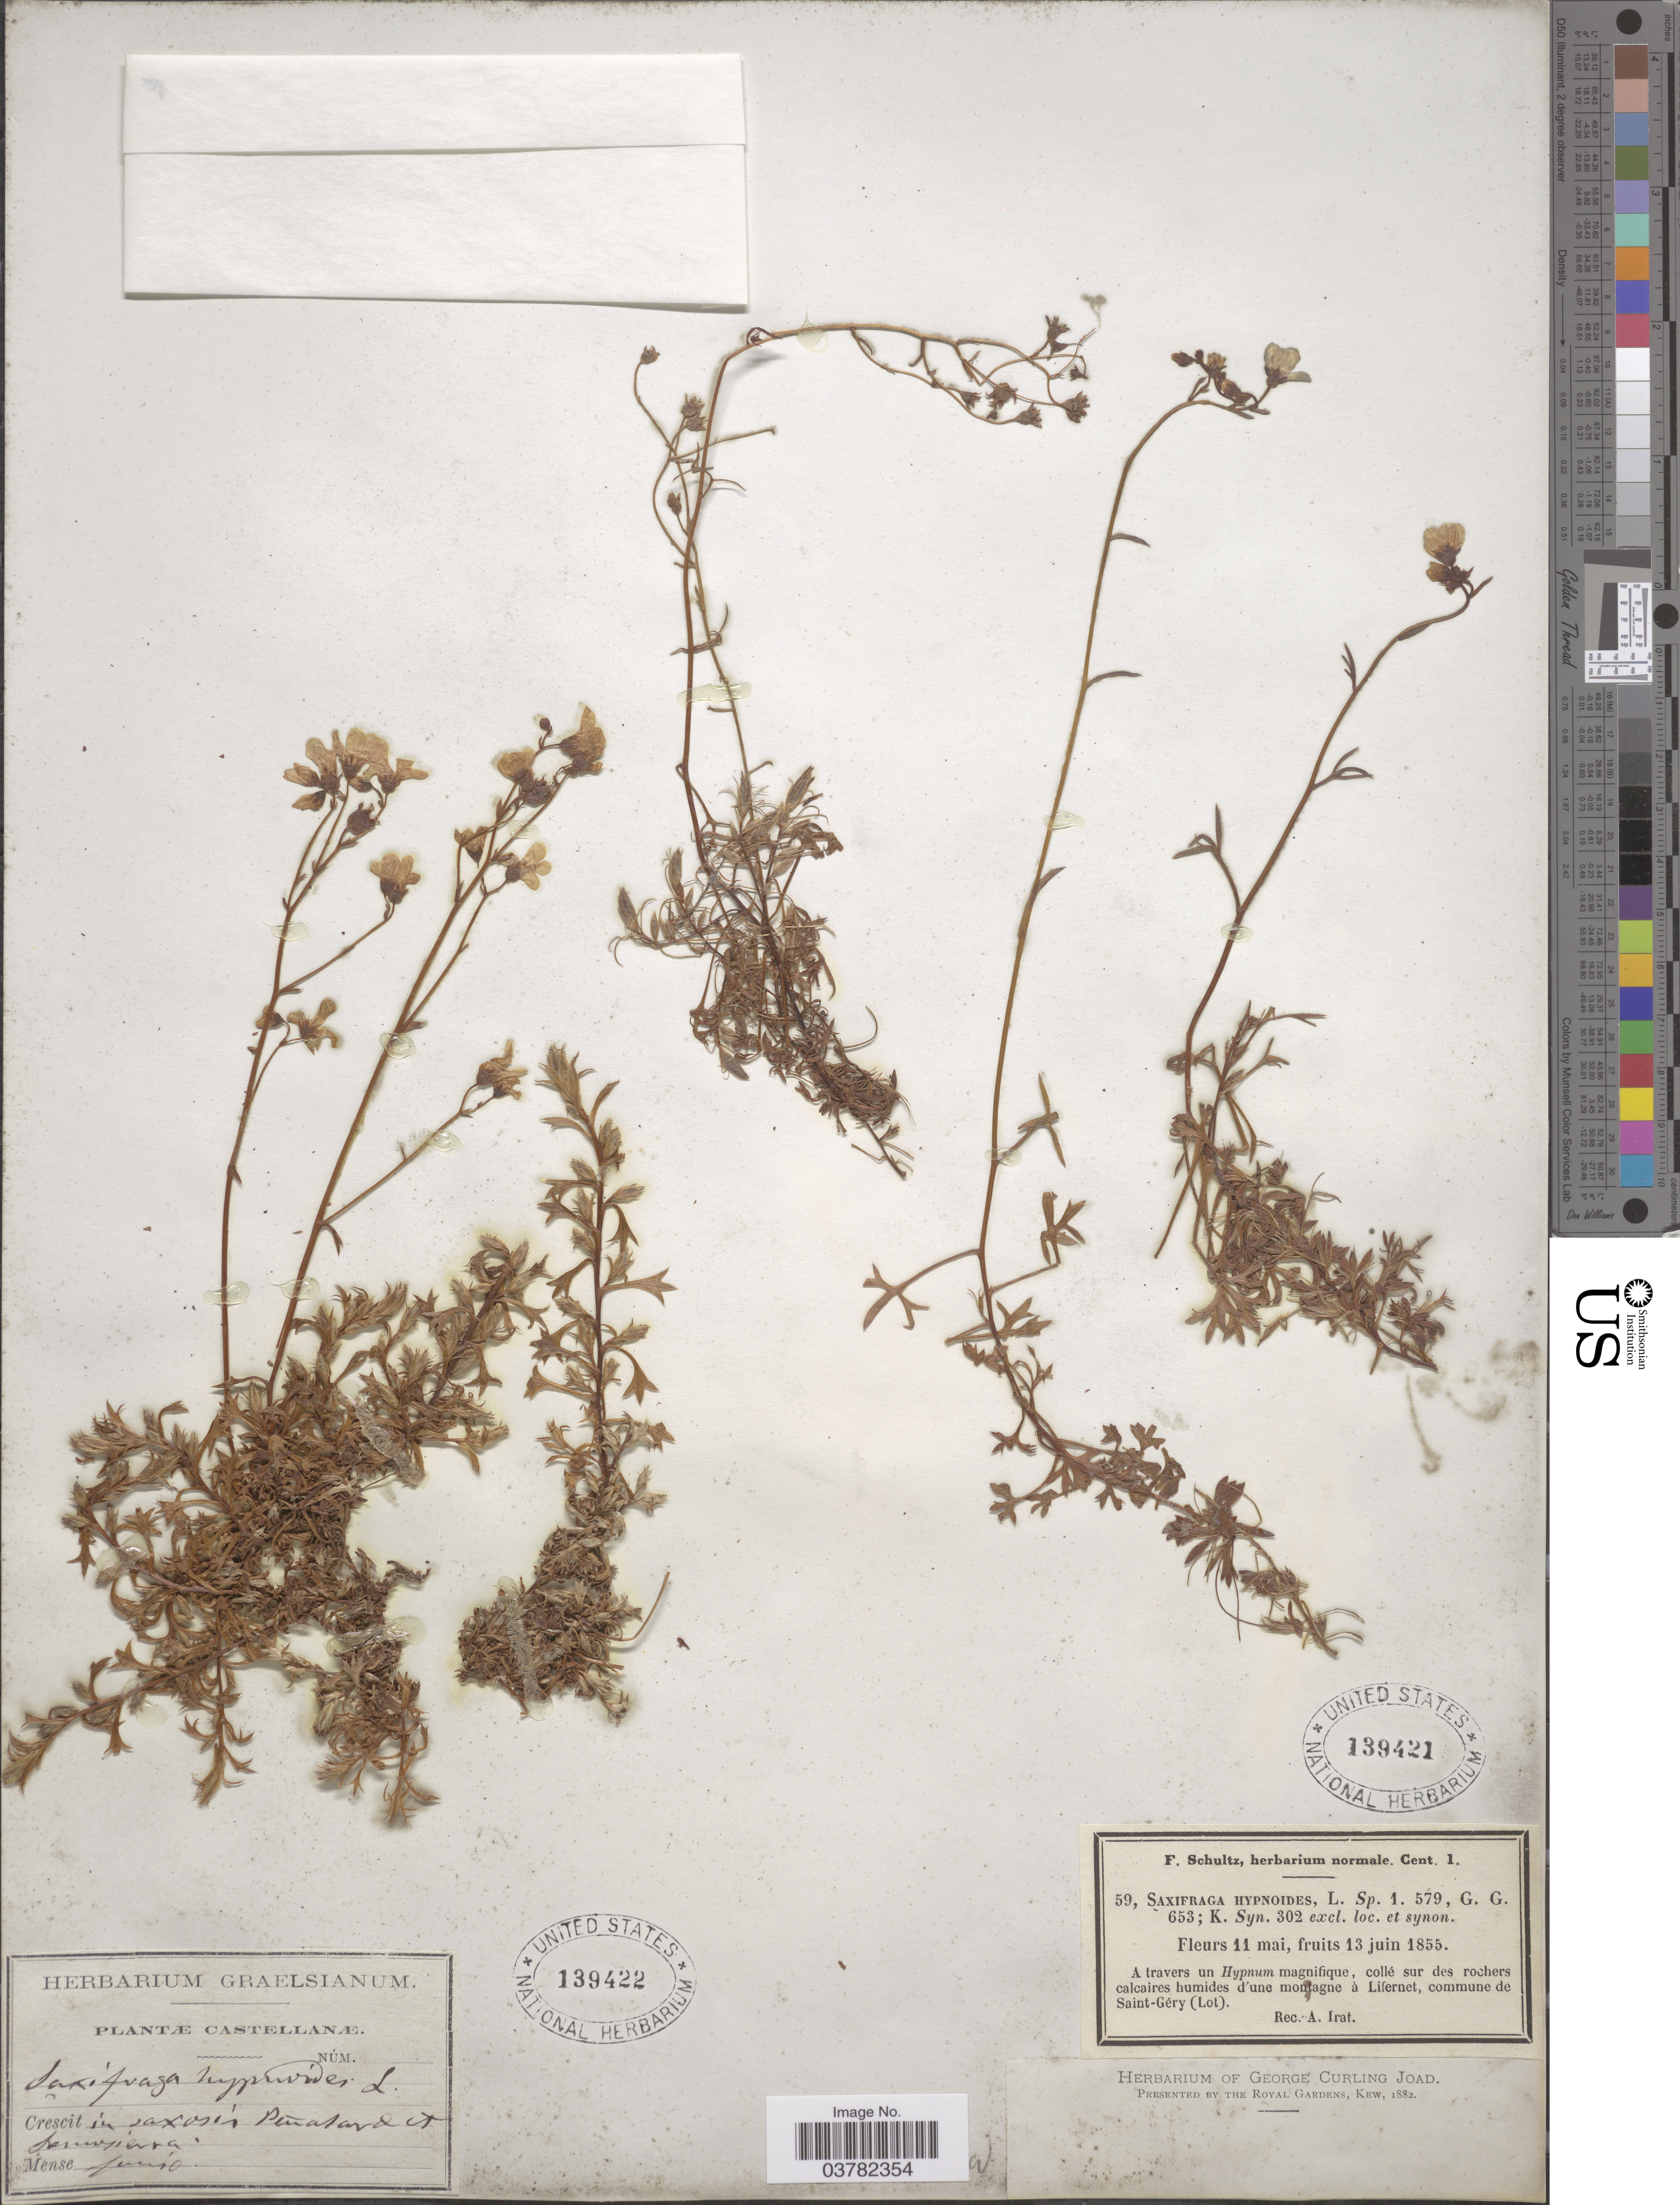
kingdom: Plantae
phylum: Tracheophyta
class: Magnoliopsida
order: Saxifragales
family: Saxifragaceae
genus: Saxifraga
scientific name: Saxifraga hypnoides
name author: L.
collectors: A. Irat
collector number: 59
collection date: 1855-05-11/1855-06-13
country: France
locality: A travers un Hypnum magnifique, collé sur des rochers calcaires humides d'une montagne à Lifernet, commune de Saint-Géry (Lot).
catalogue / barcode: US 139421-2